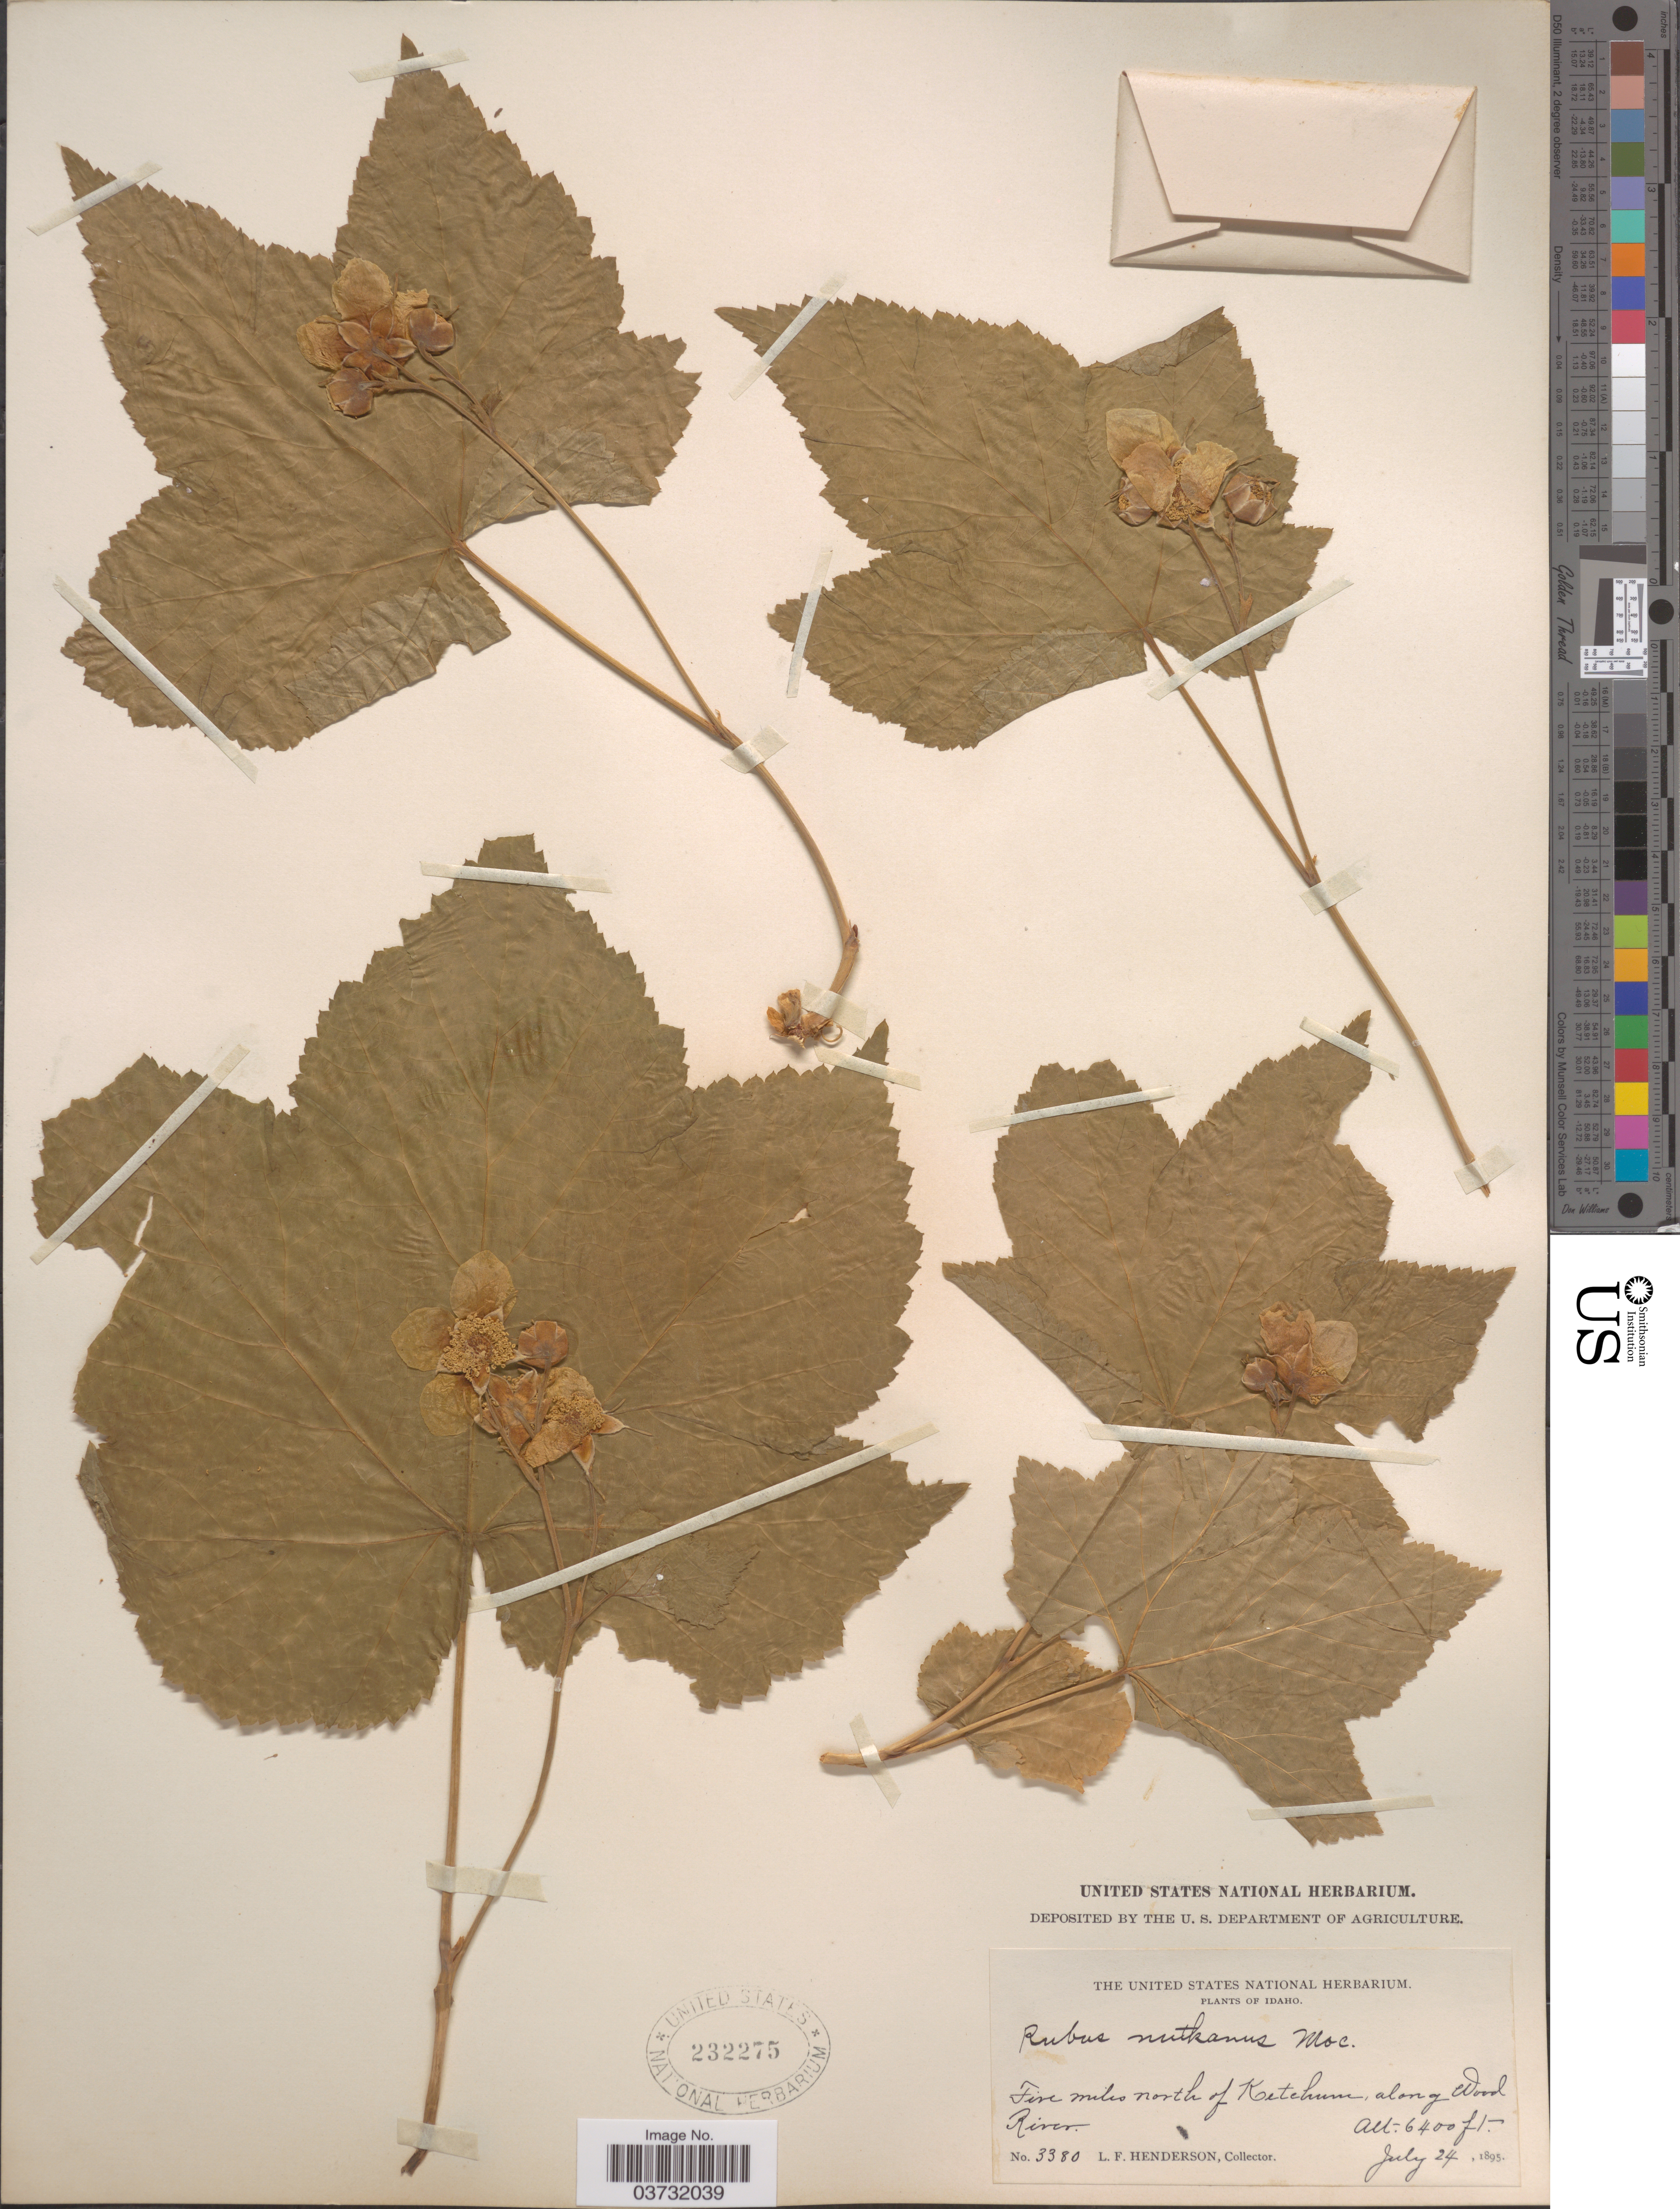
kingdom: Plantae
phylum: Tracheophyta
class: Magnoliopsida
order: Rosales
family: Rosaceae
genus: Rubus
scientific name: Rubus parviflorus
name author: Nutt.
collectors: L. Henderson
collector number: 3380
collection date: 1895-07-24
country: United States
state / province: Idaho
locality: Five miles north of Ketchum, along Wood River.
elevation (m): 1951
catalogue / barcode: US 232275